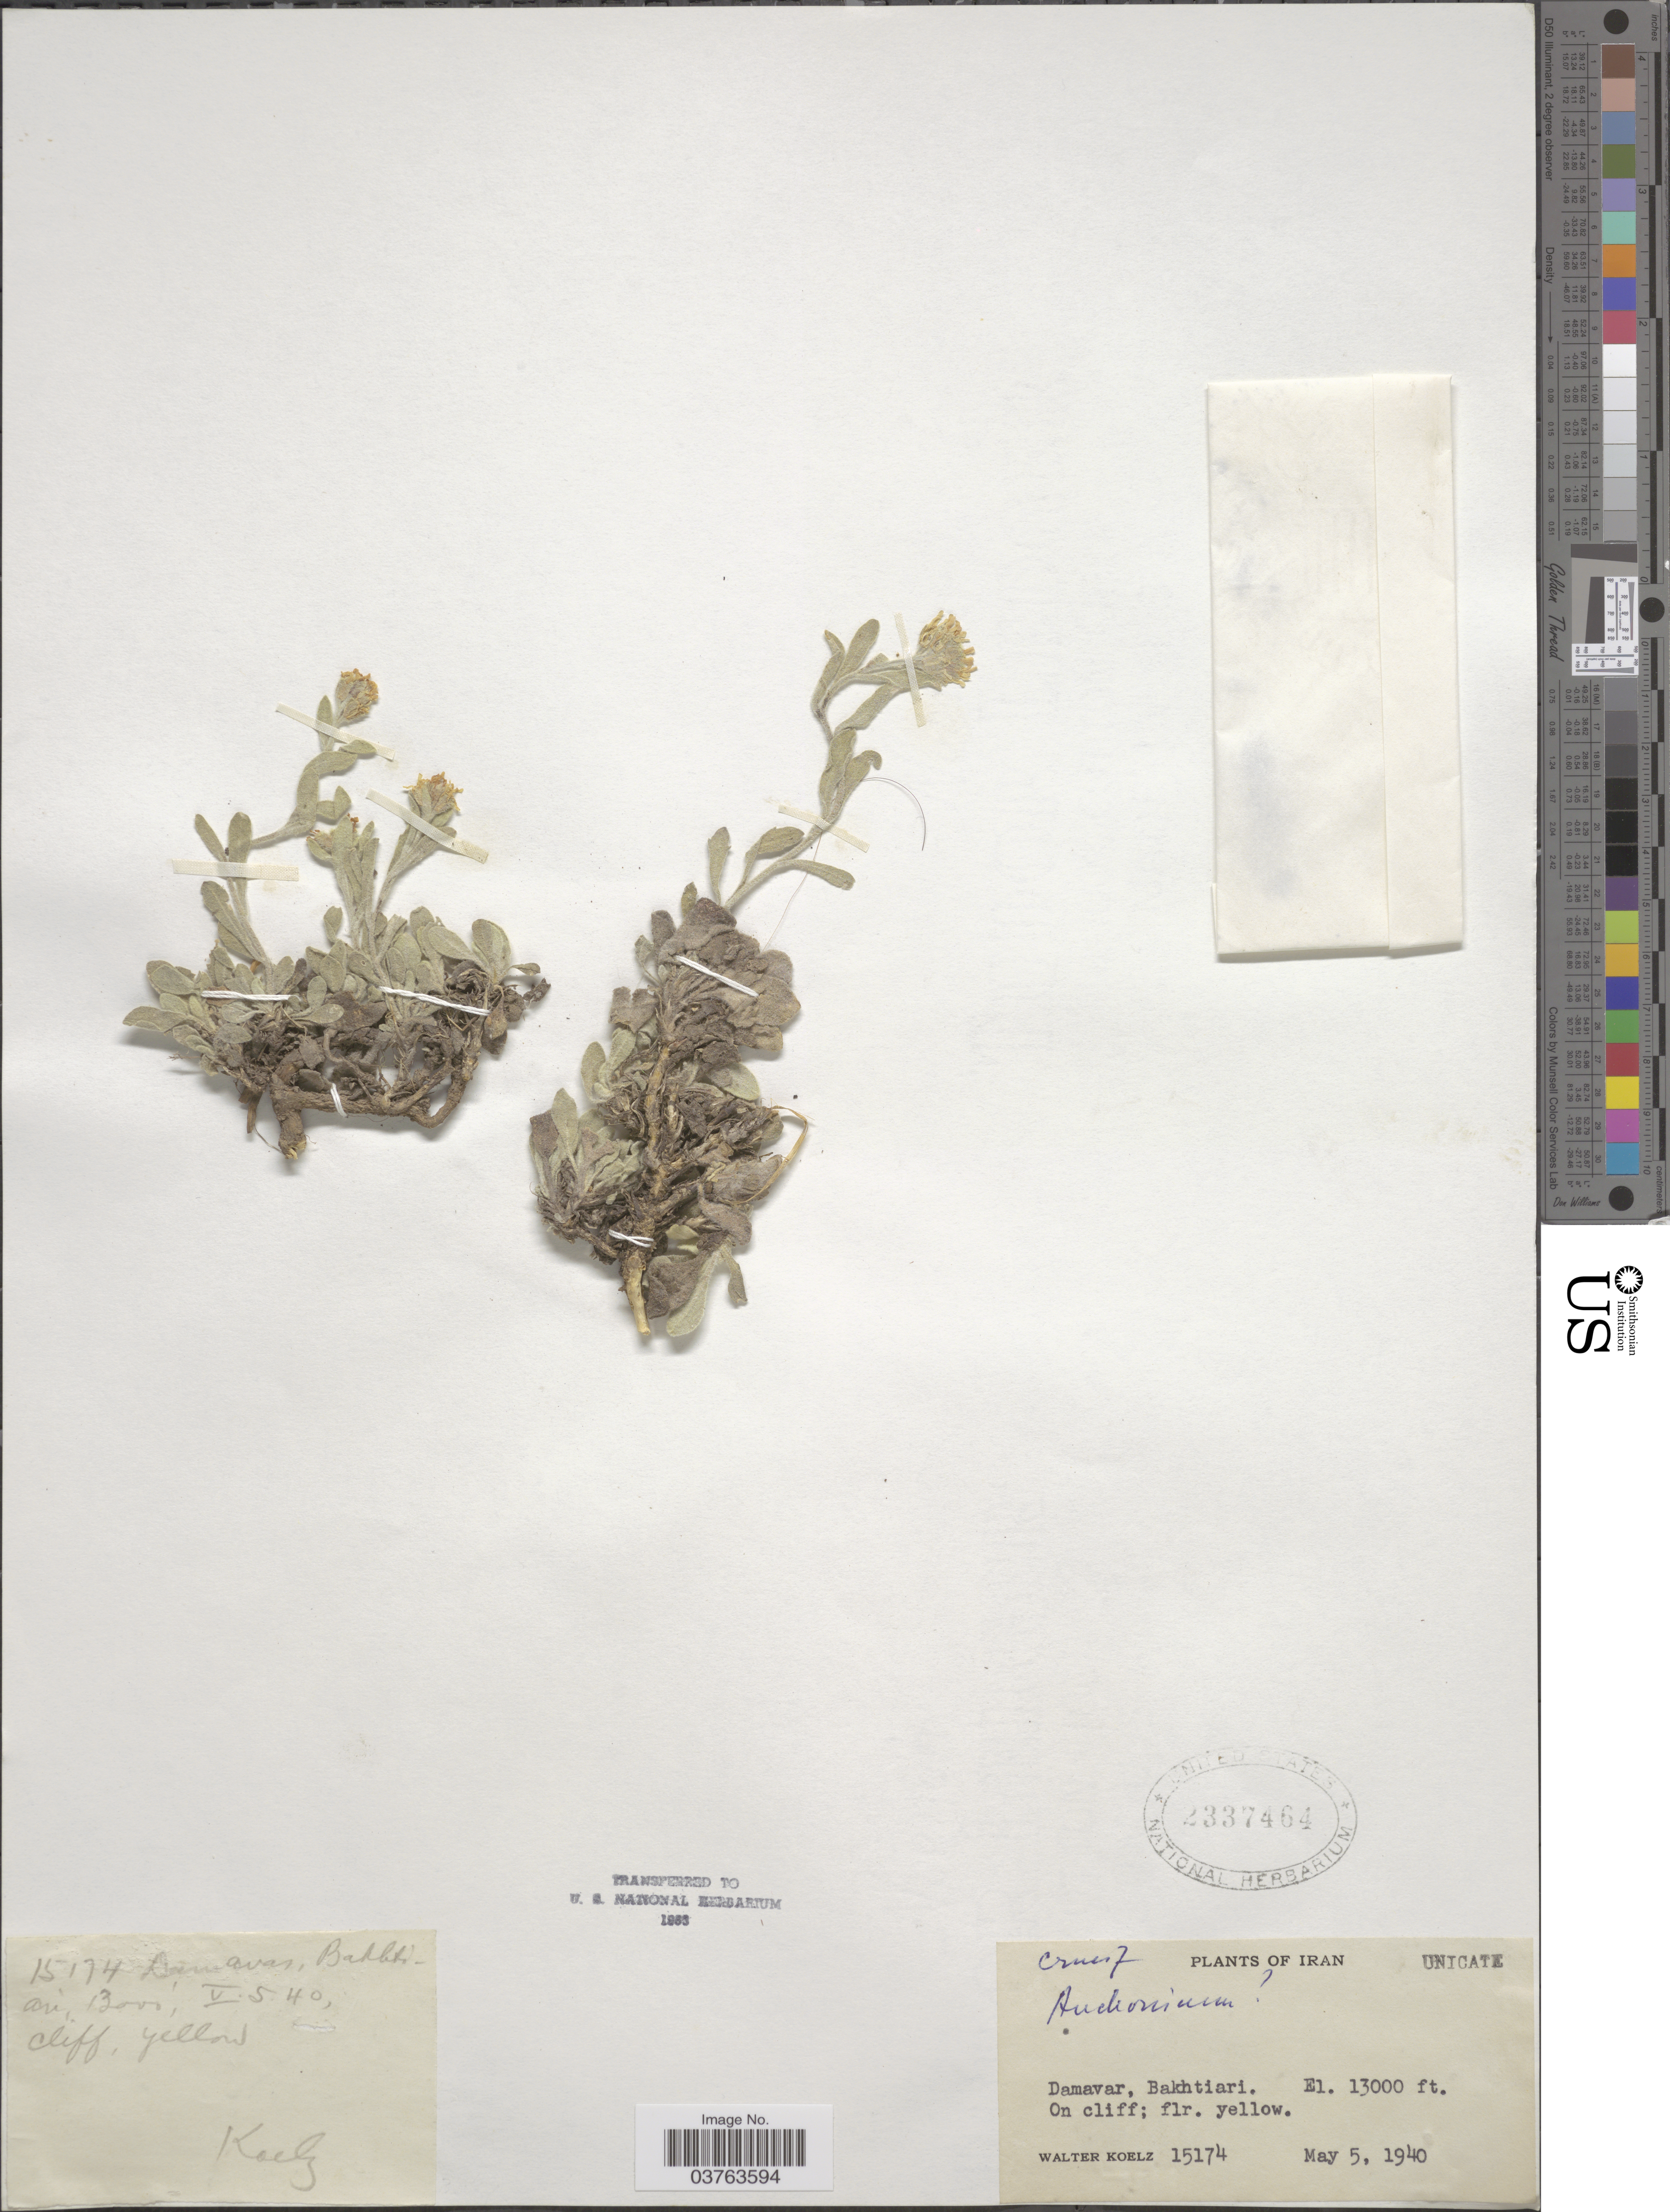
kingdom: Plantae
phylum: Tracheophyta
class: Magnoliopsida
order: Brassicales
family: Brassicaceae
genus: Anchonium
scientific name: Anchonium sp.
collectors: W. N. Koelz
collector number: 15174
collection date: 1940-05-05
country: Iran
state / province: Chahar Mahaal and Bakhtiari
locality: Damavar, Bakhtiari.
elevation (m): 3962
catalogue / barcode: US 2337464